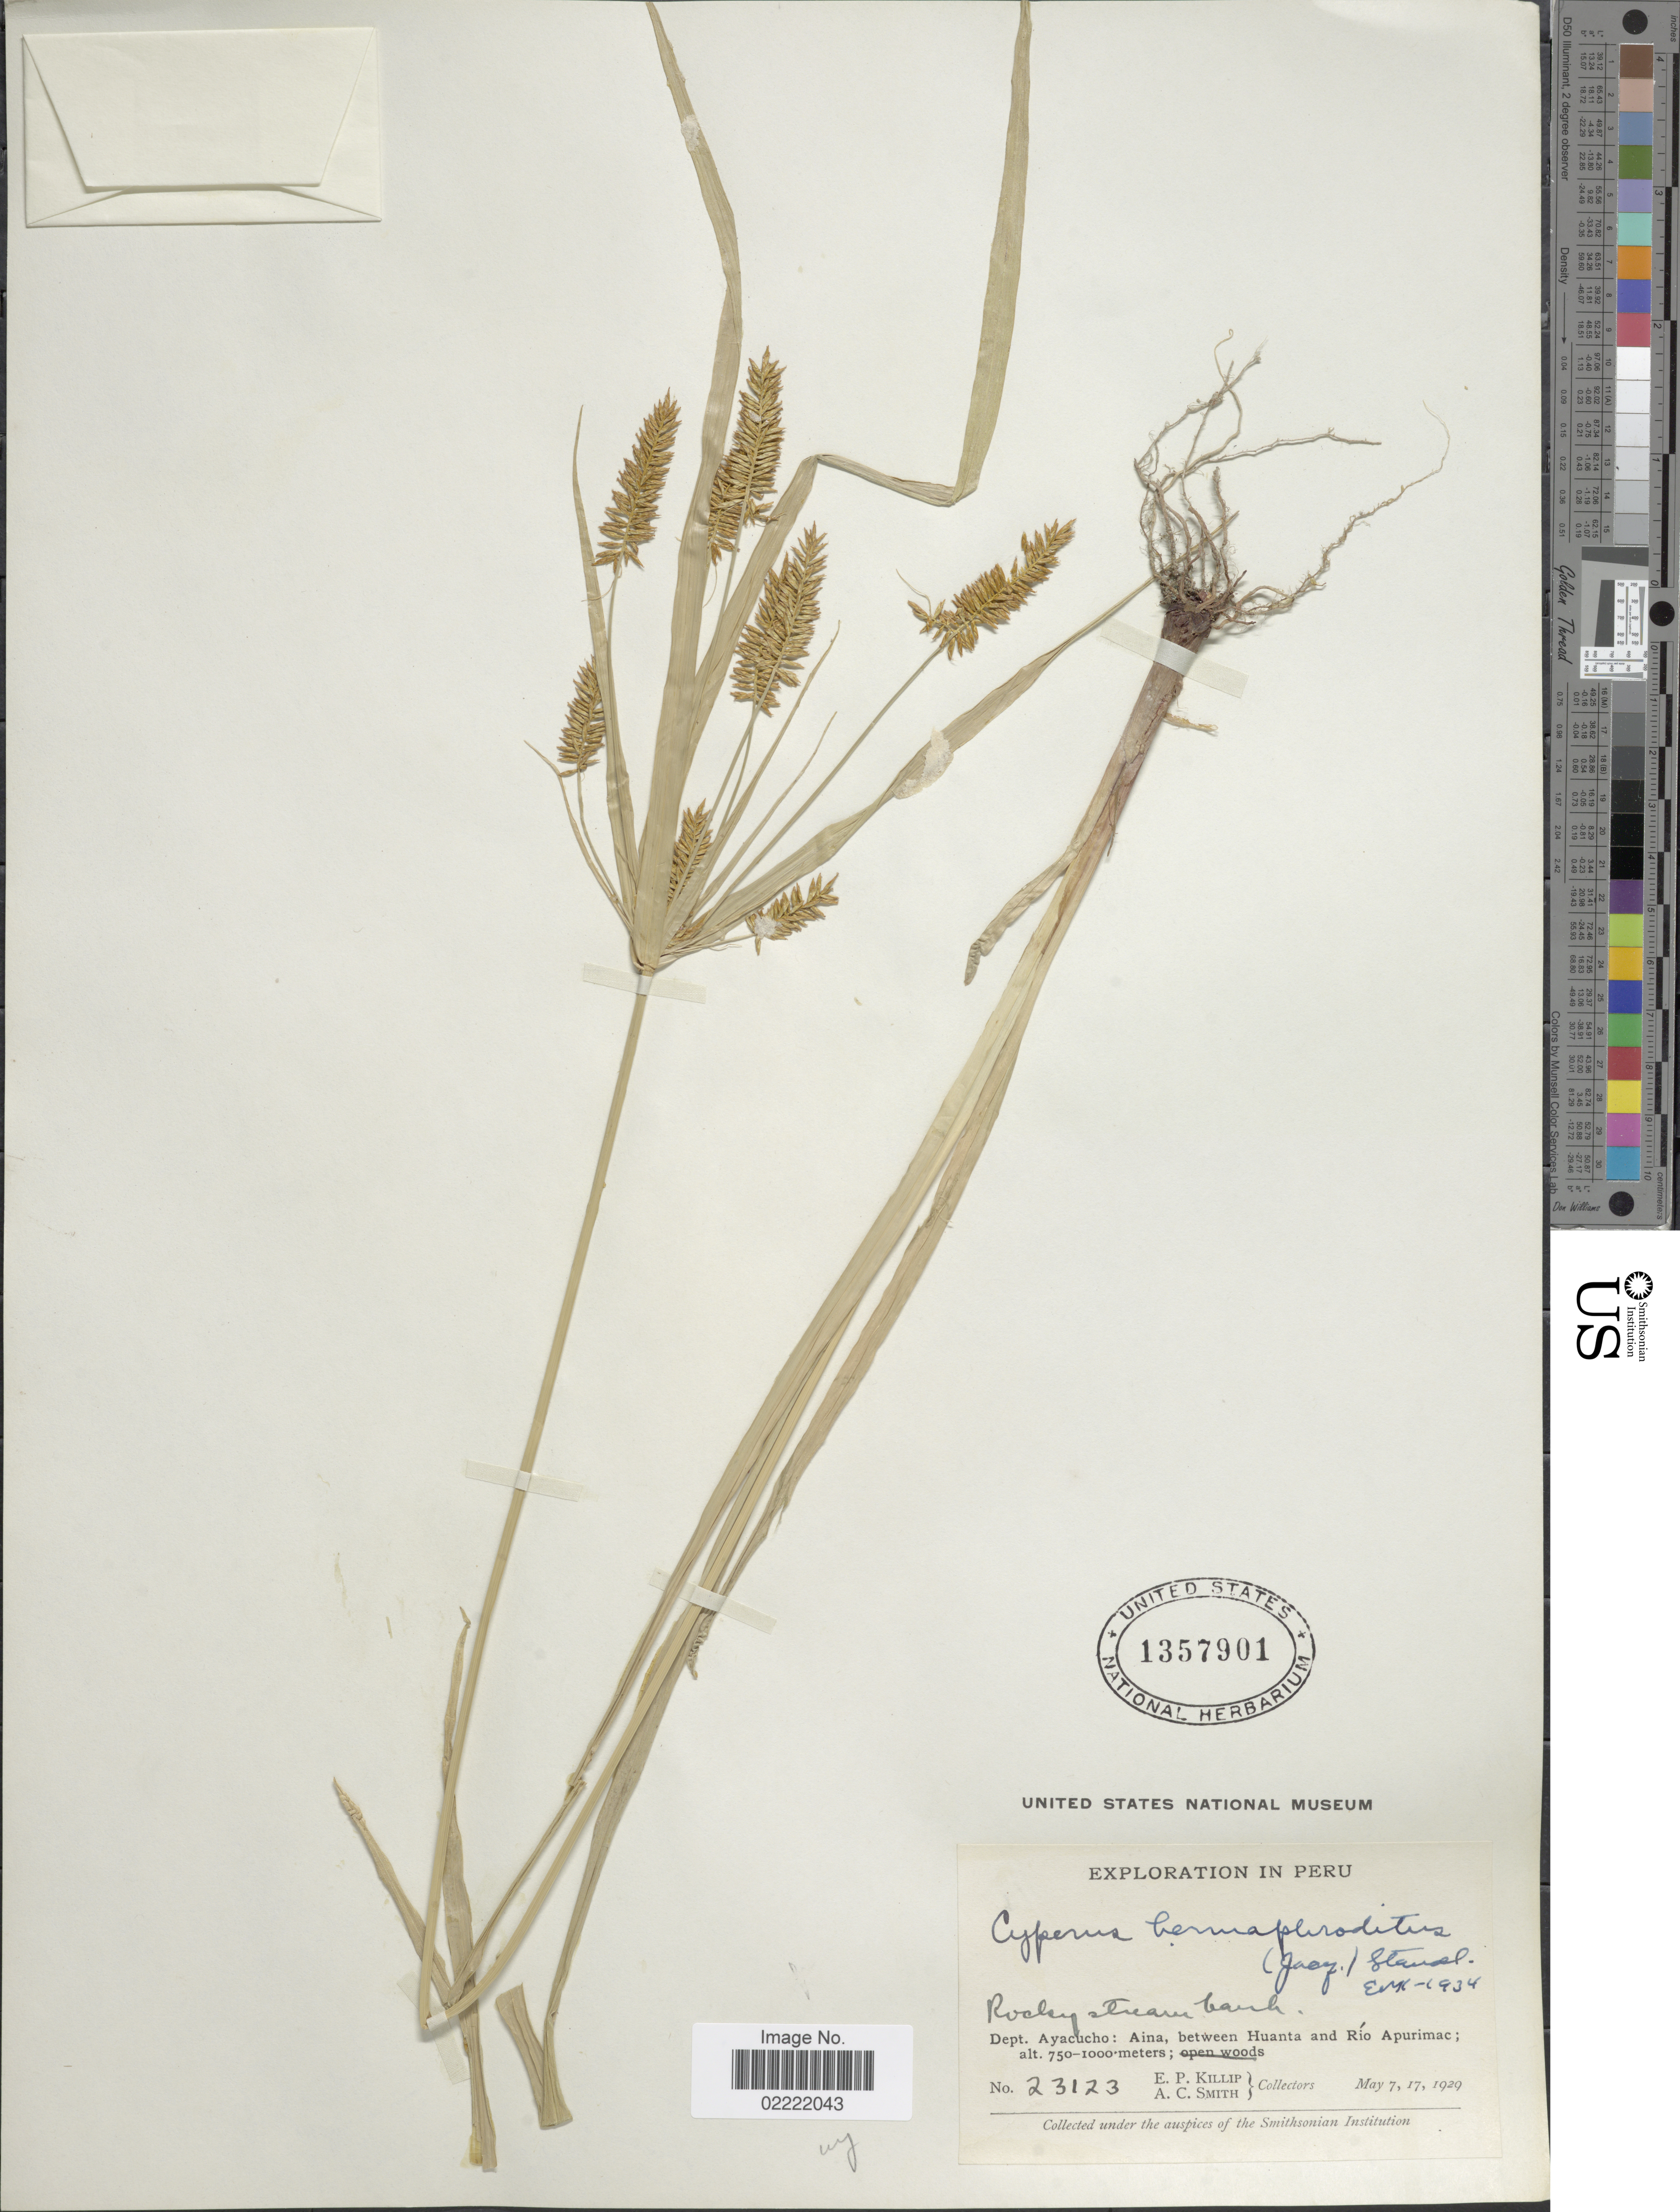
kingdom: Plantae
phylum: Tracheophyta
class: Liliopsida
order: Poales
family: Cyperaceae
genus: Cyperus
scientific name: Cyperus hermaphroditus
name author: (Jacq.) Standl.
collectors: E. P. Killip & A. C. Smith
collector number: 23123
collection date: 1929-05-07/1929-05-17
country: Peru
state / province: Ayacucho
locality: Rocky stream bank, Dept. Ayacucho: Aina, between Huanta and Río Apurimac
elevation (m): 750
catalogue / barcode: US 1357901